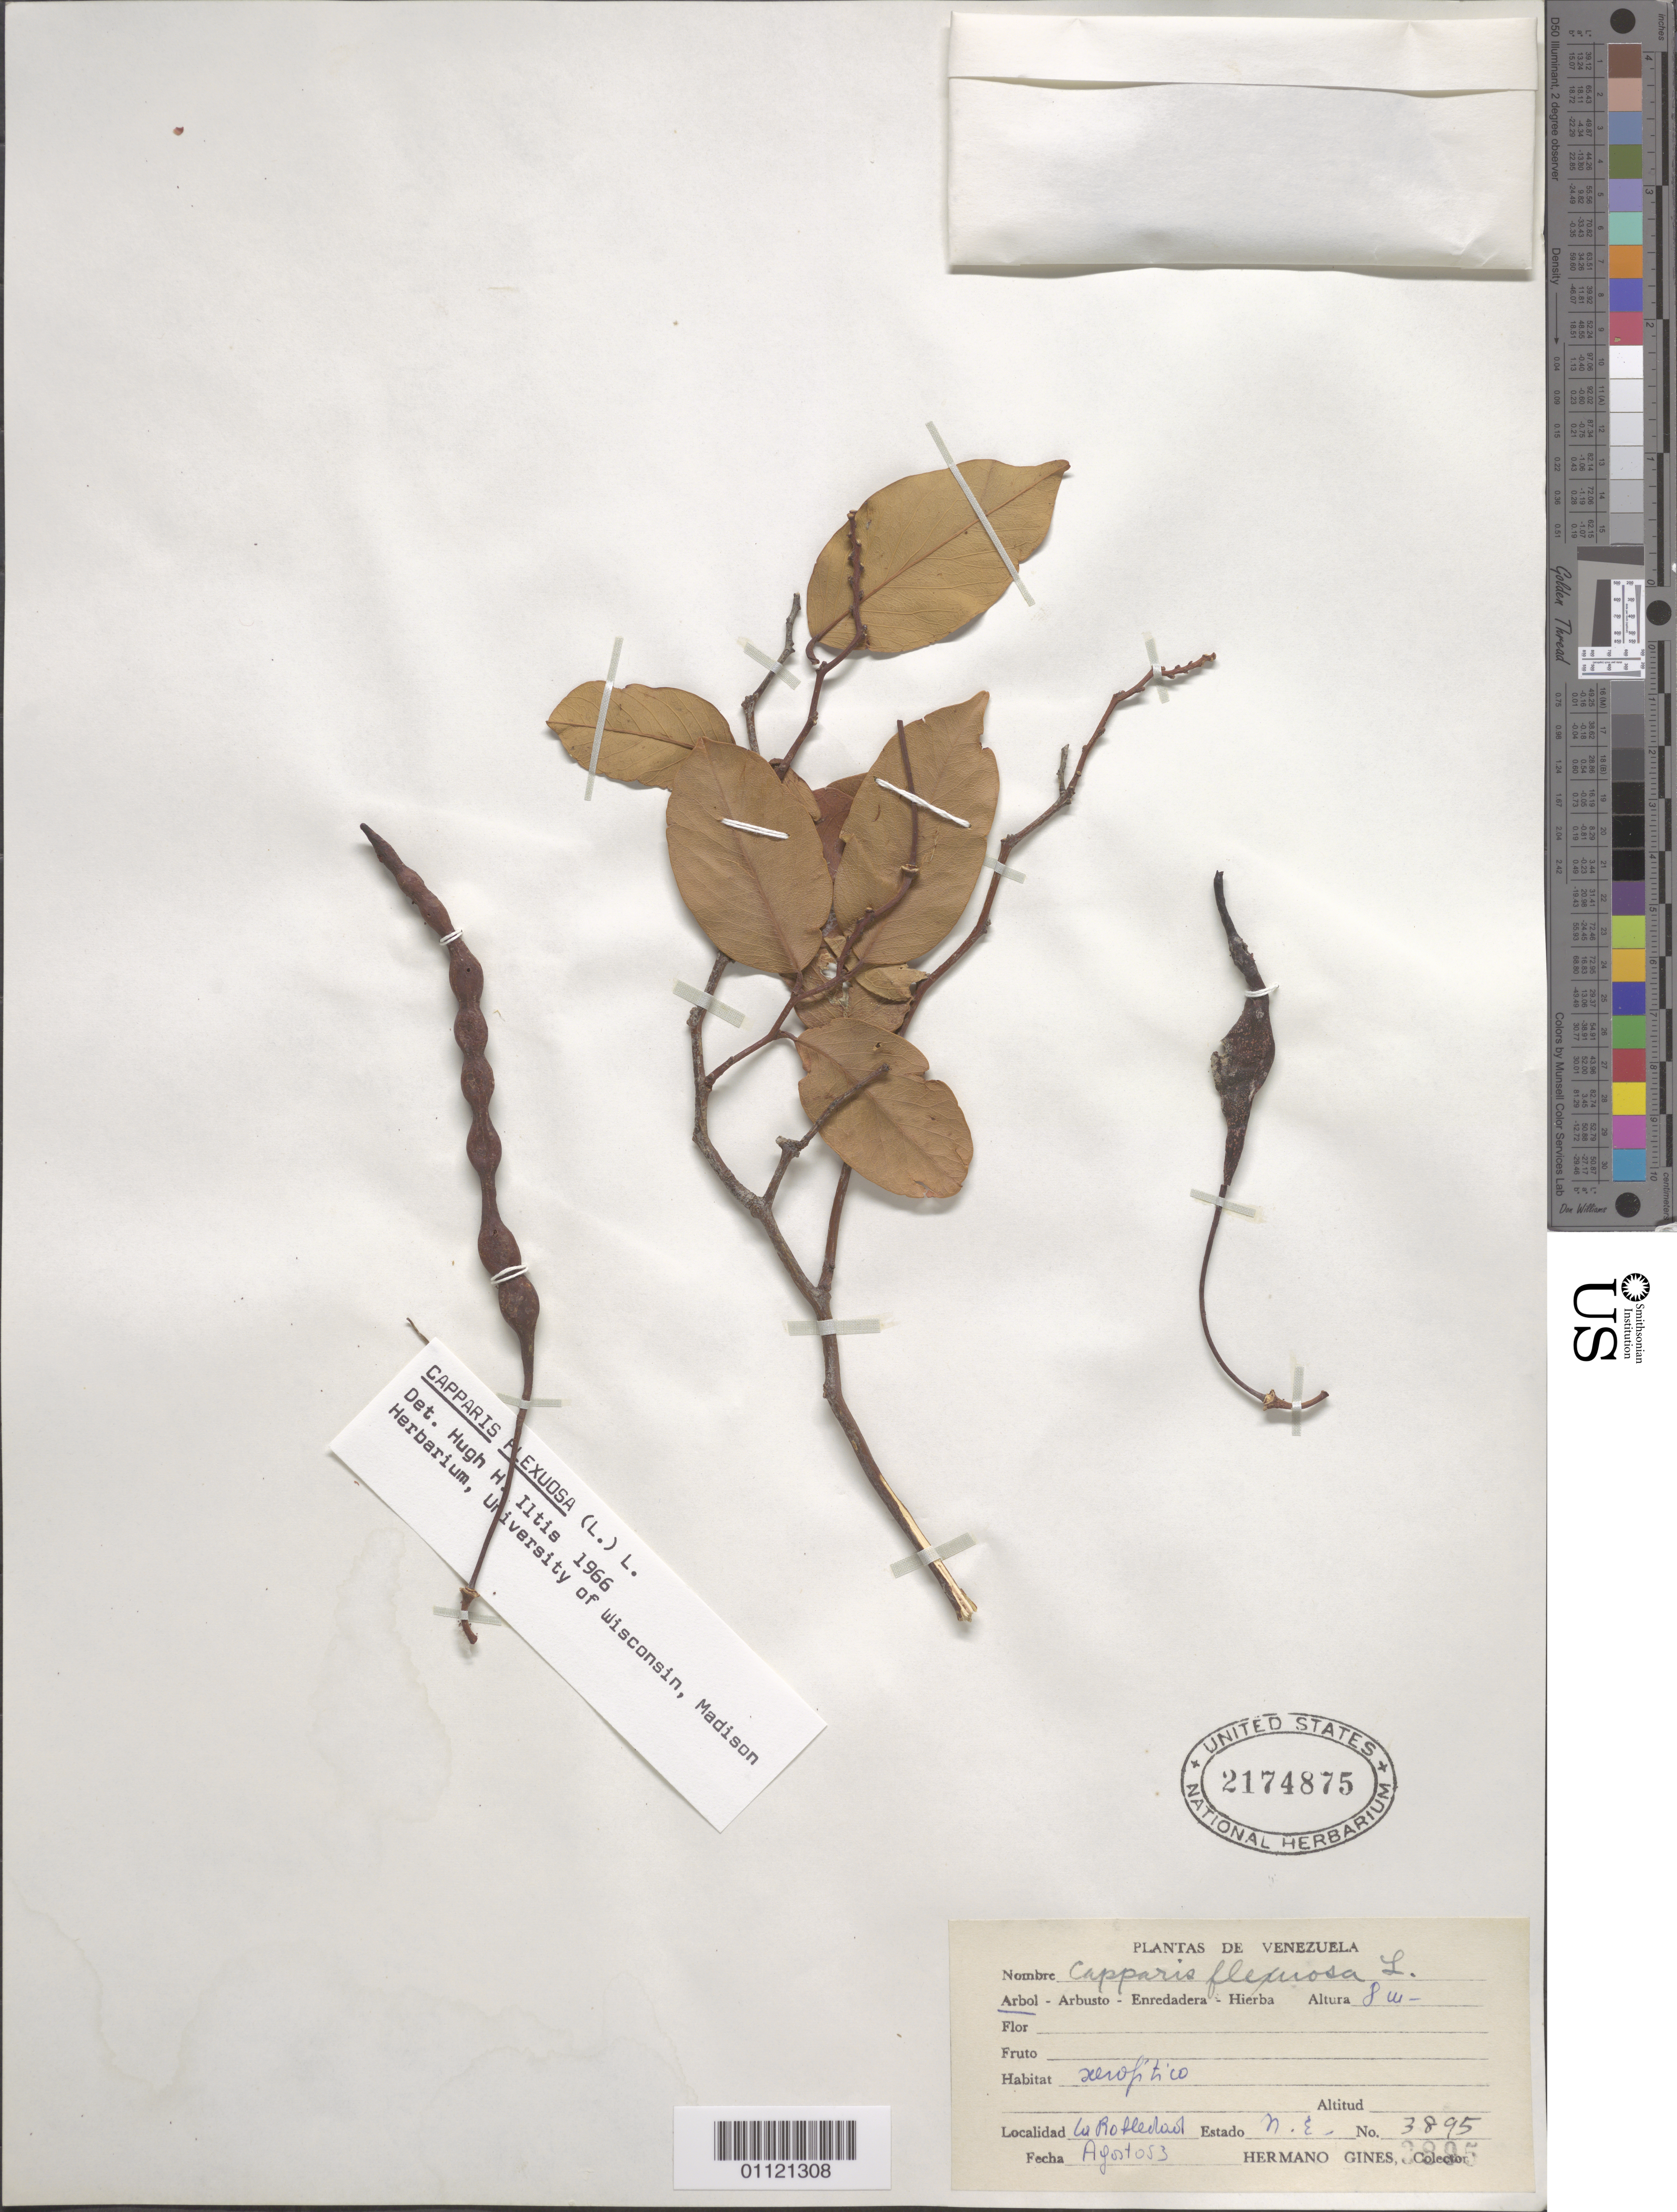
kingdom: Plantae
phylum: Tracheophyta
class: Magnoliopsida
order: Brassicales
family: Capparaceae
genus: Capparis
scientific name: Capparis flexuosa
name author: (L.) L.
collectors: Bro. Gines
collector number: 3895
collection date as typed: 01 Aug 1953 to 31 Aug 1953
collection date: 1953-08-01/1953-08-31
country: Venezuela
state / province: Nueva Esparta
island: Margarita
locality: La Robledad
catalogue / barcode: US 2174875